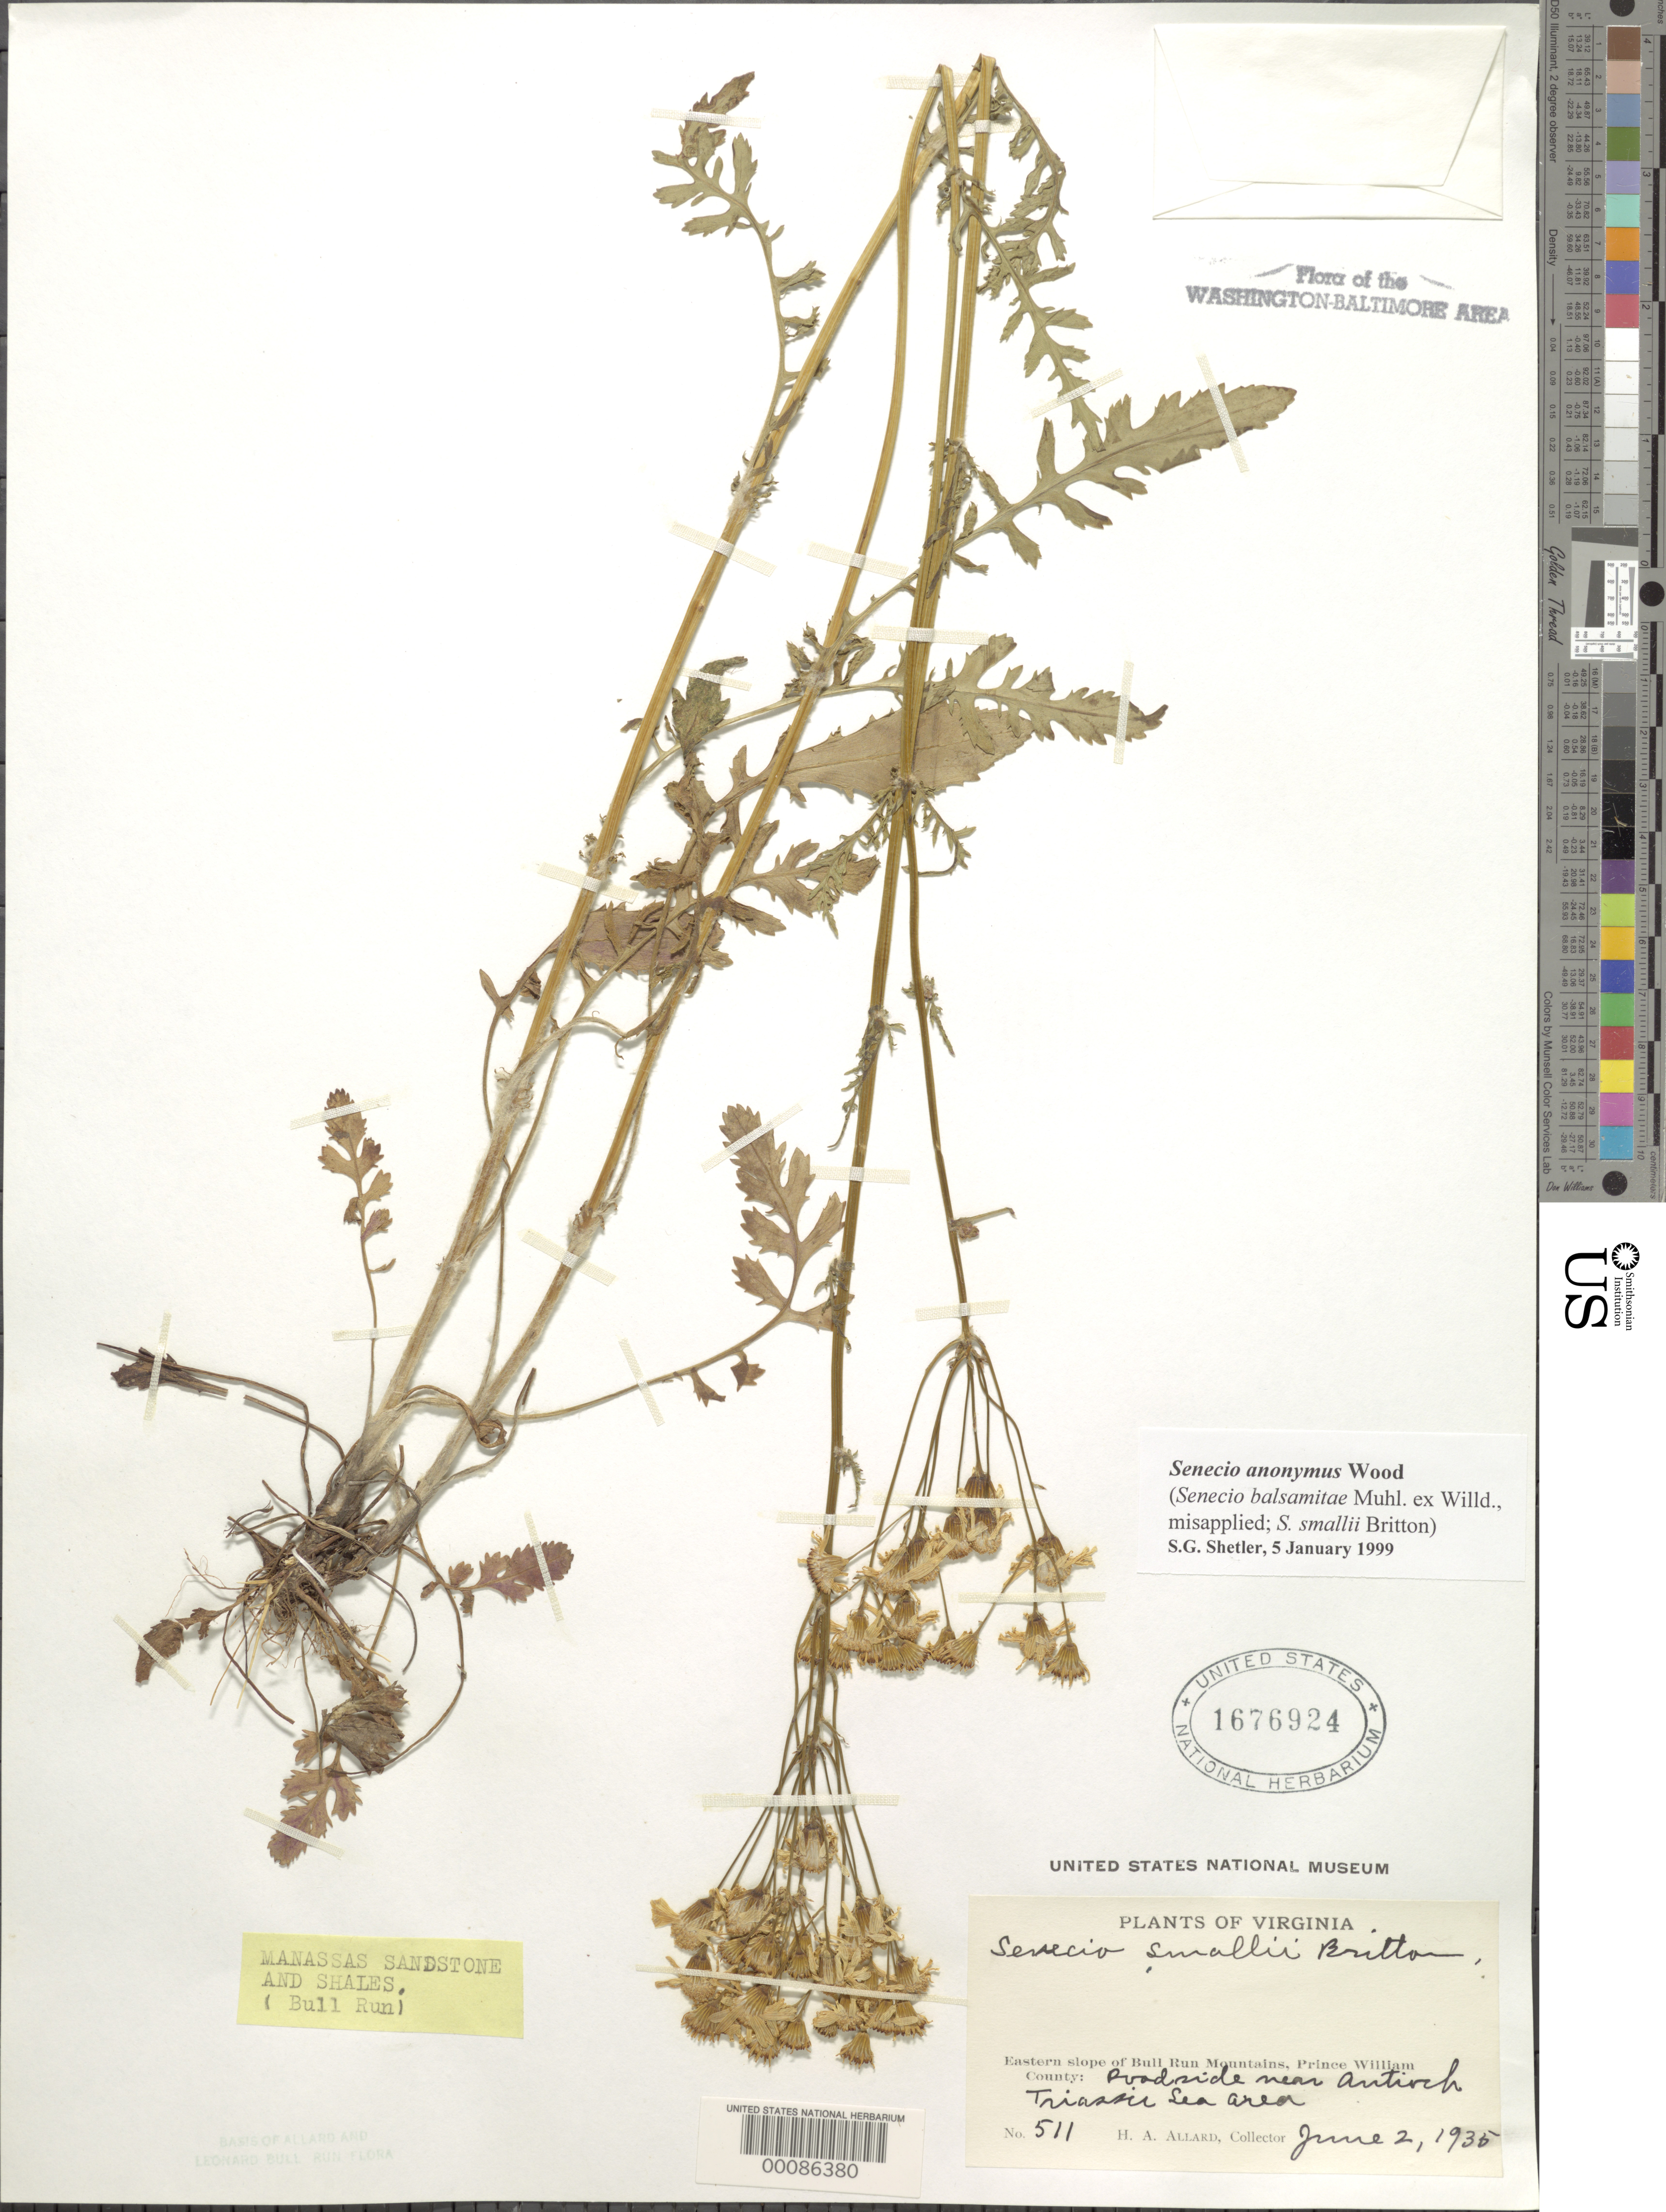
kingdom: Plantae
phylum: Tracheophyta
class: Magnoliopsida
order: Asterales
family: Asteraceae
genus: Packera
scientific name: Packera anonyma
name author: (Alph. Wood) W.A. Weber & Á. Löve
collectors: H. A. Allard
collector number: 511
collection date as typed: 02 Jun 1935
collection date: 1935-06-02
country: United States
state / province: Virginia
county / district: Prince William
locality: Near Antioch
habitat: Roadside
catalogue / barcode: US 1676924